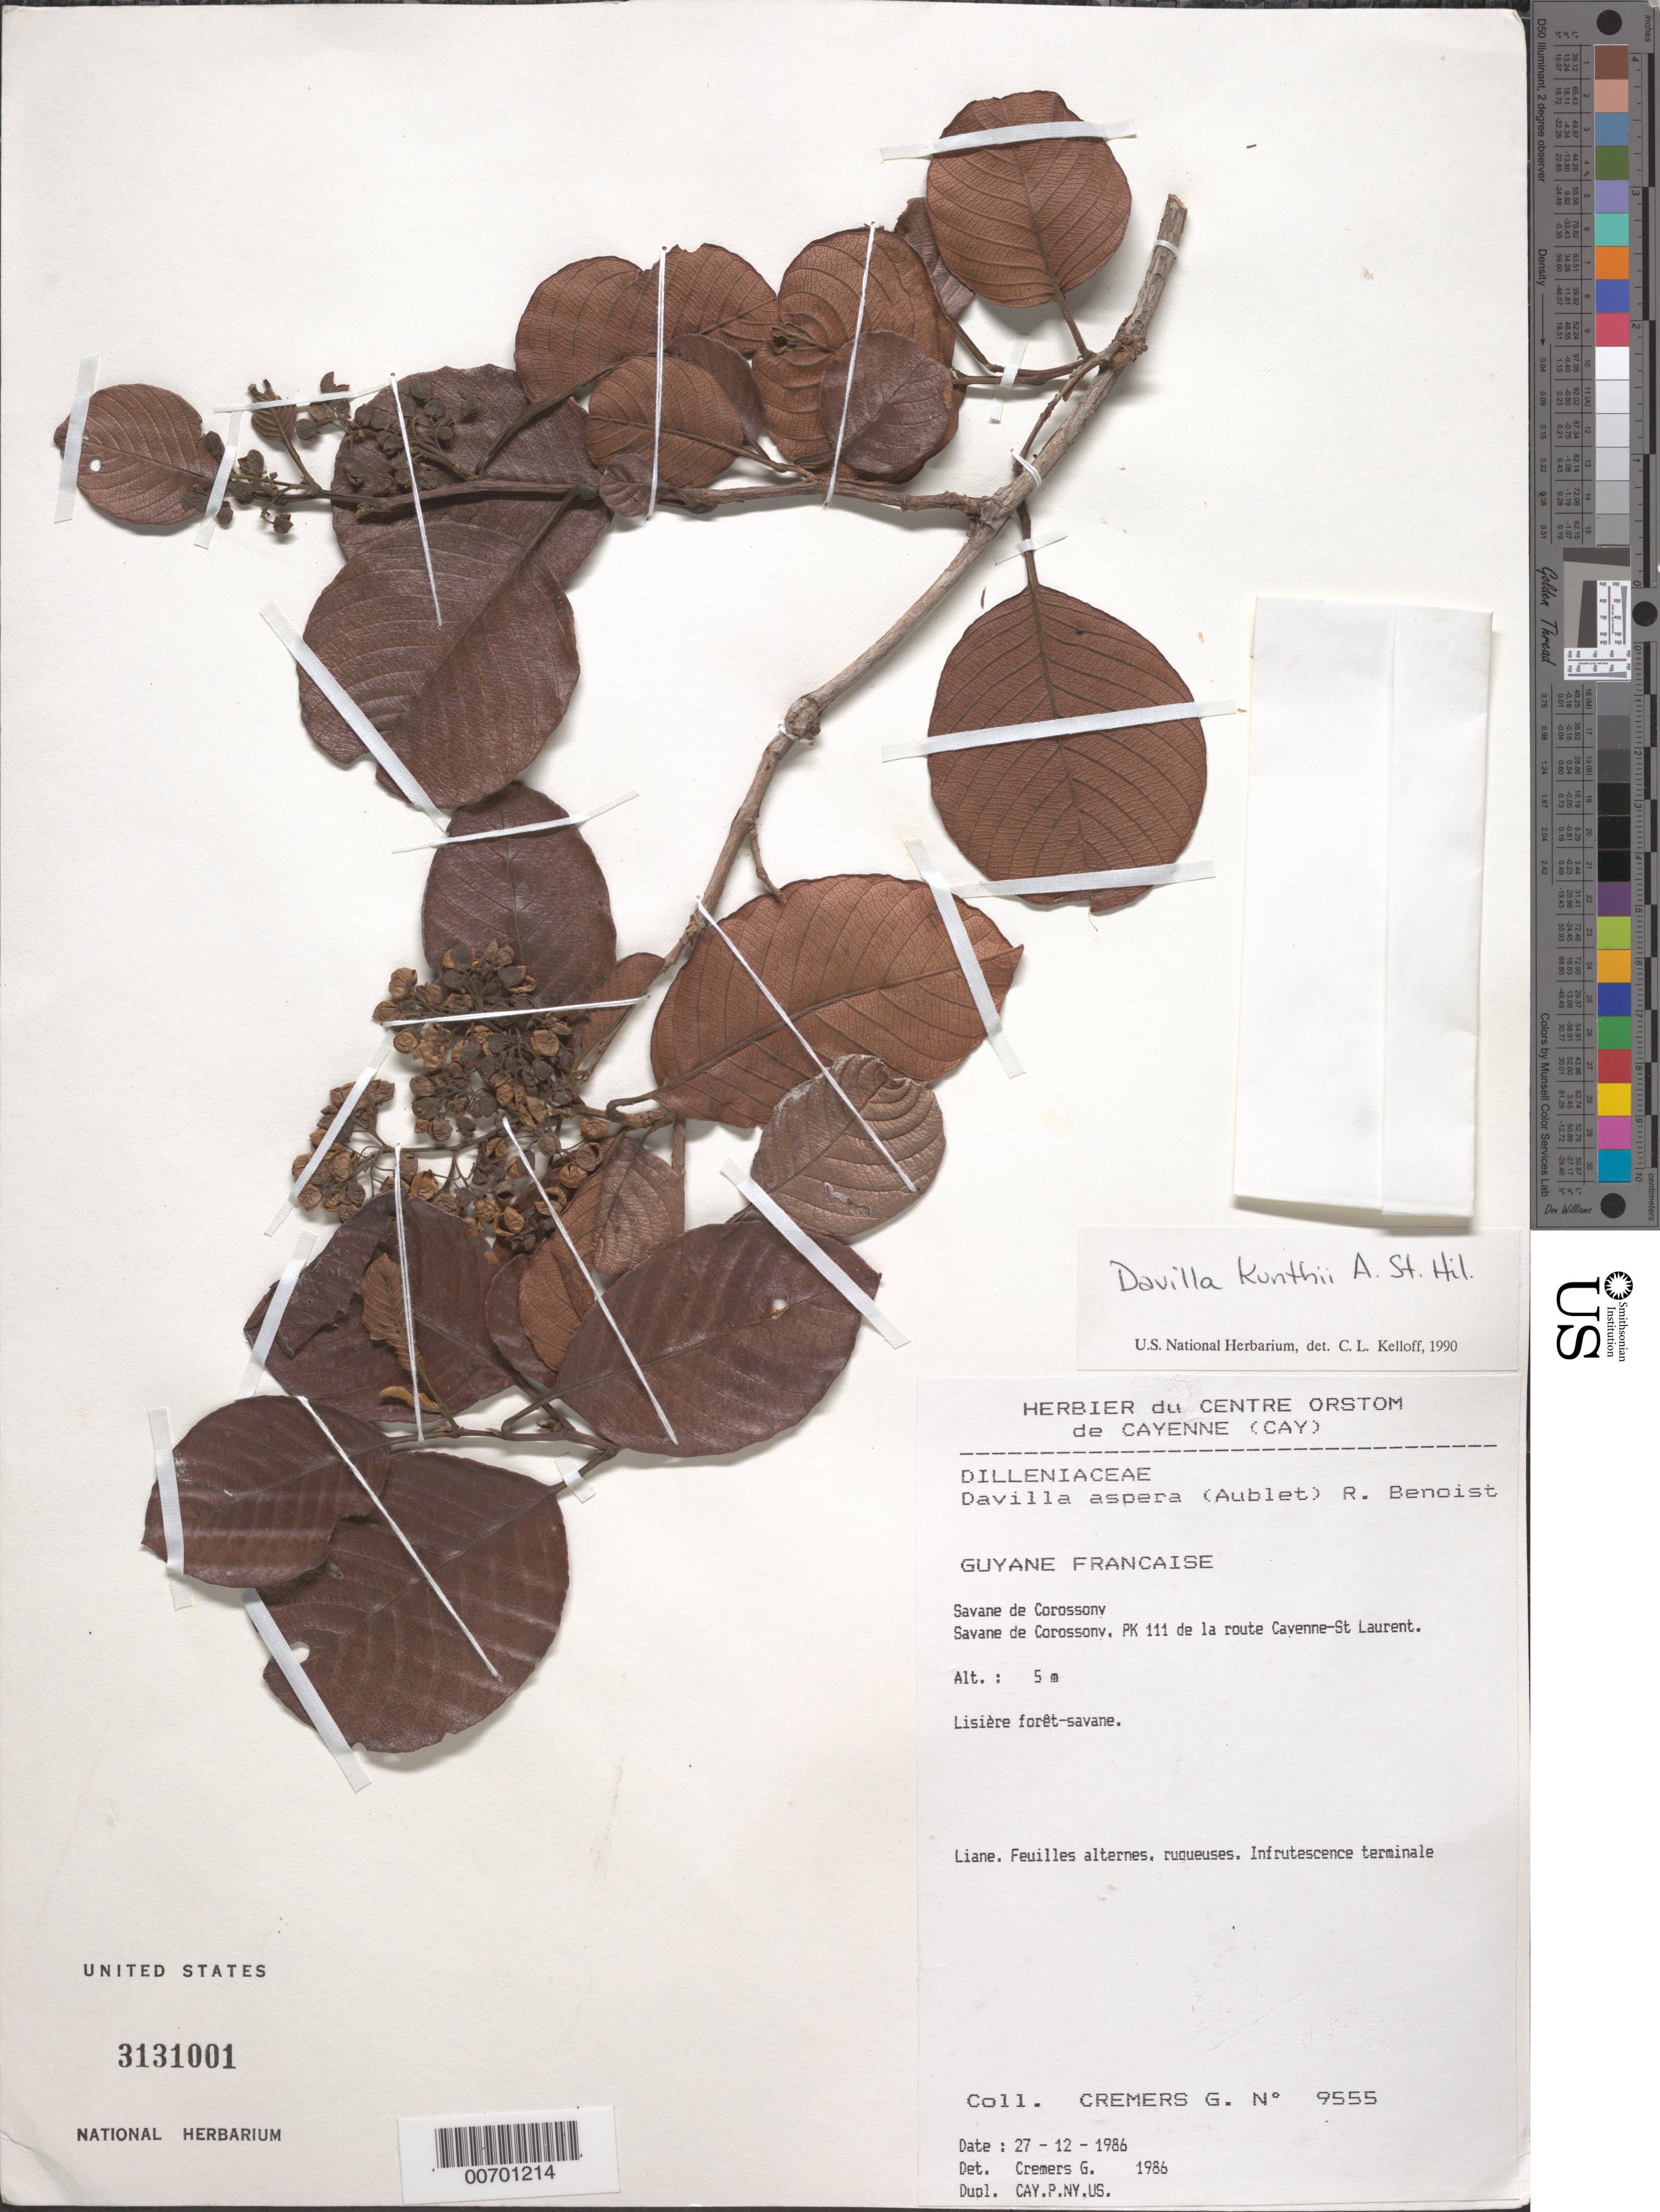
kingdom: Plantae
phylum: Tracheophyta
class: Magnoliopsida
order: Dilleniales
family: Dilleniaceae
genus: Davilla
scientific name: Davilla kunthii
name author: A. St.-Hil.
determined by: Kelloff, Carol L., (US), Smithsonian Institution - National Museum of Natural History (UNITED STATES)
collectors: G. Cremers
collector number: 9555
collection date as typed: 27-Dec-86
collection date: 1986-12-27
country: French Guiana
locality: Savane de Corossony, PK 111 de la route Cayenne-St. Laurent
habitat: Edge of savanna-forest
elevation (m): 5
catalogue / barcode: US 3131001